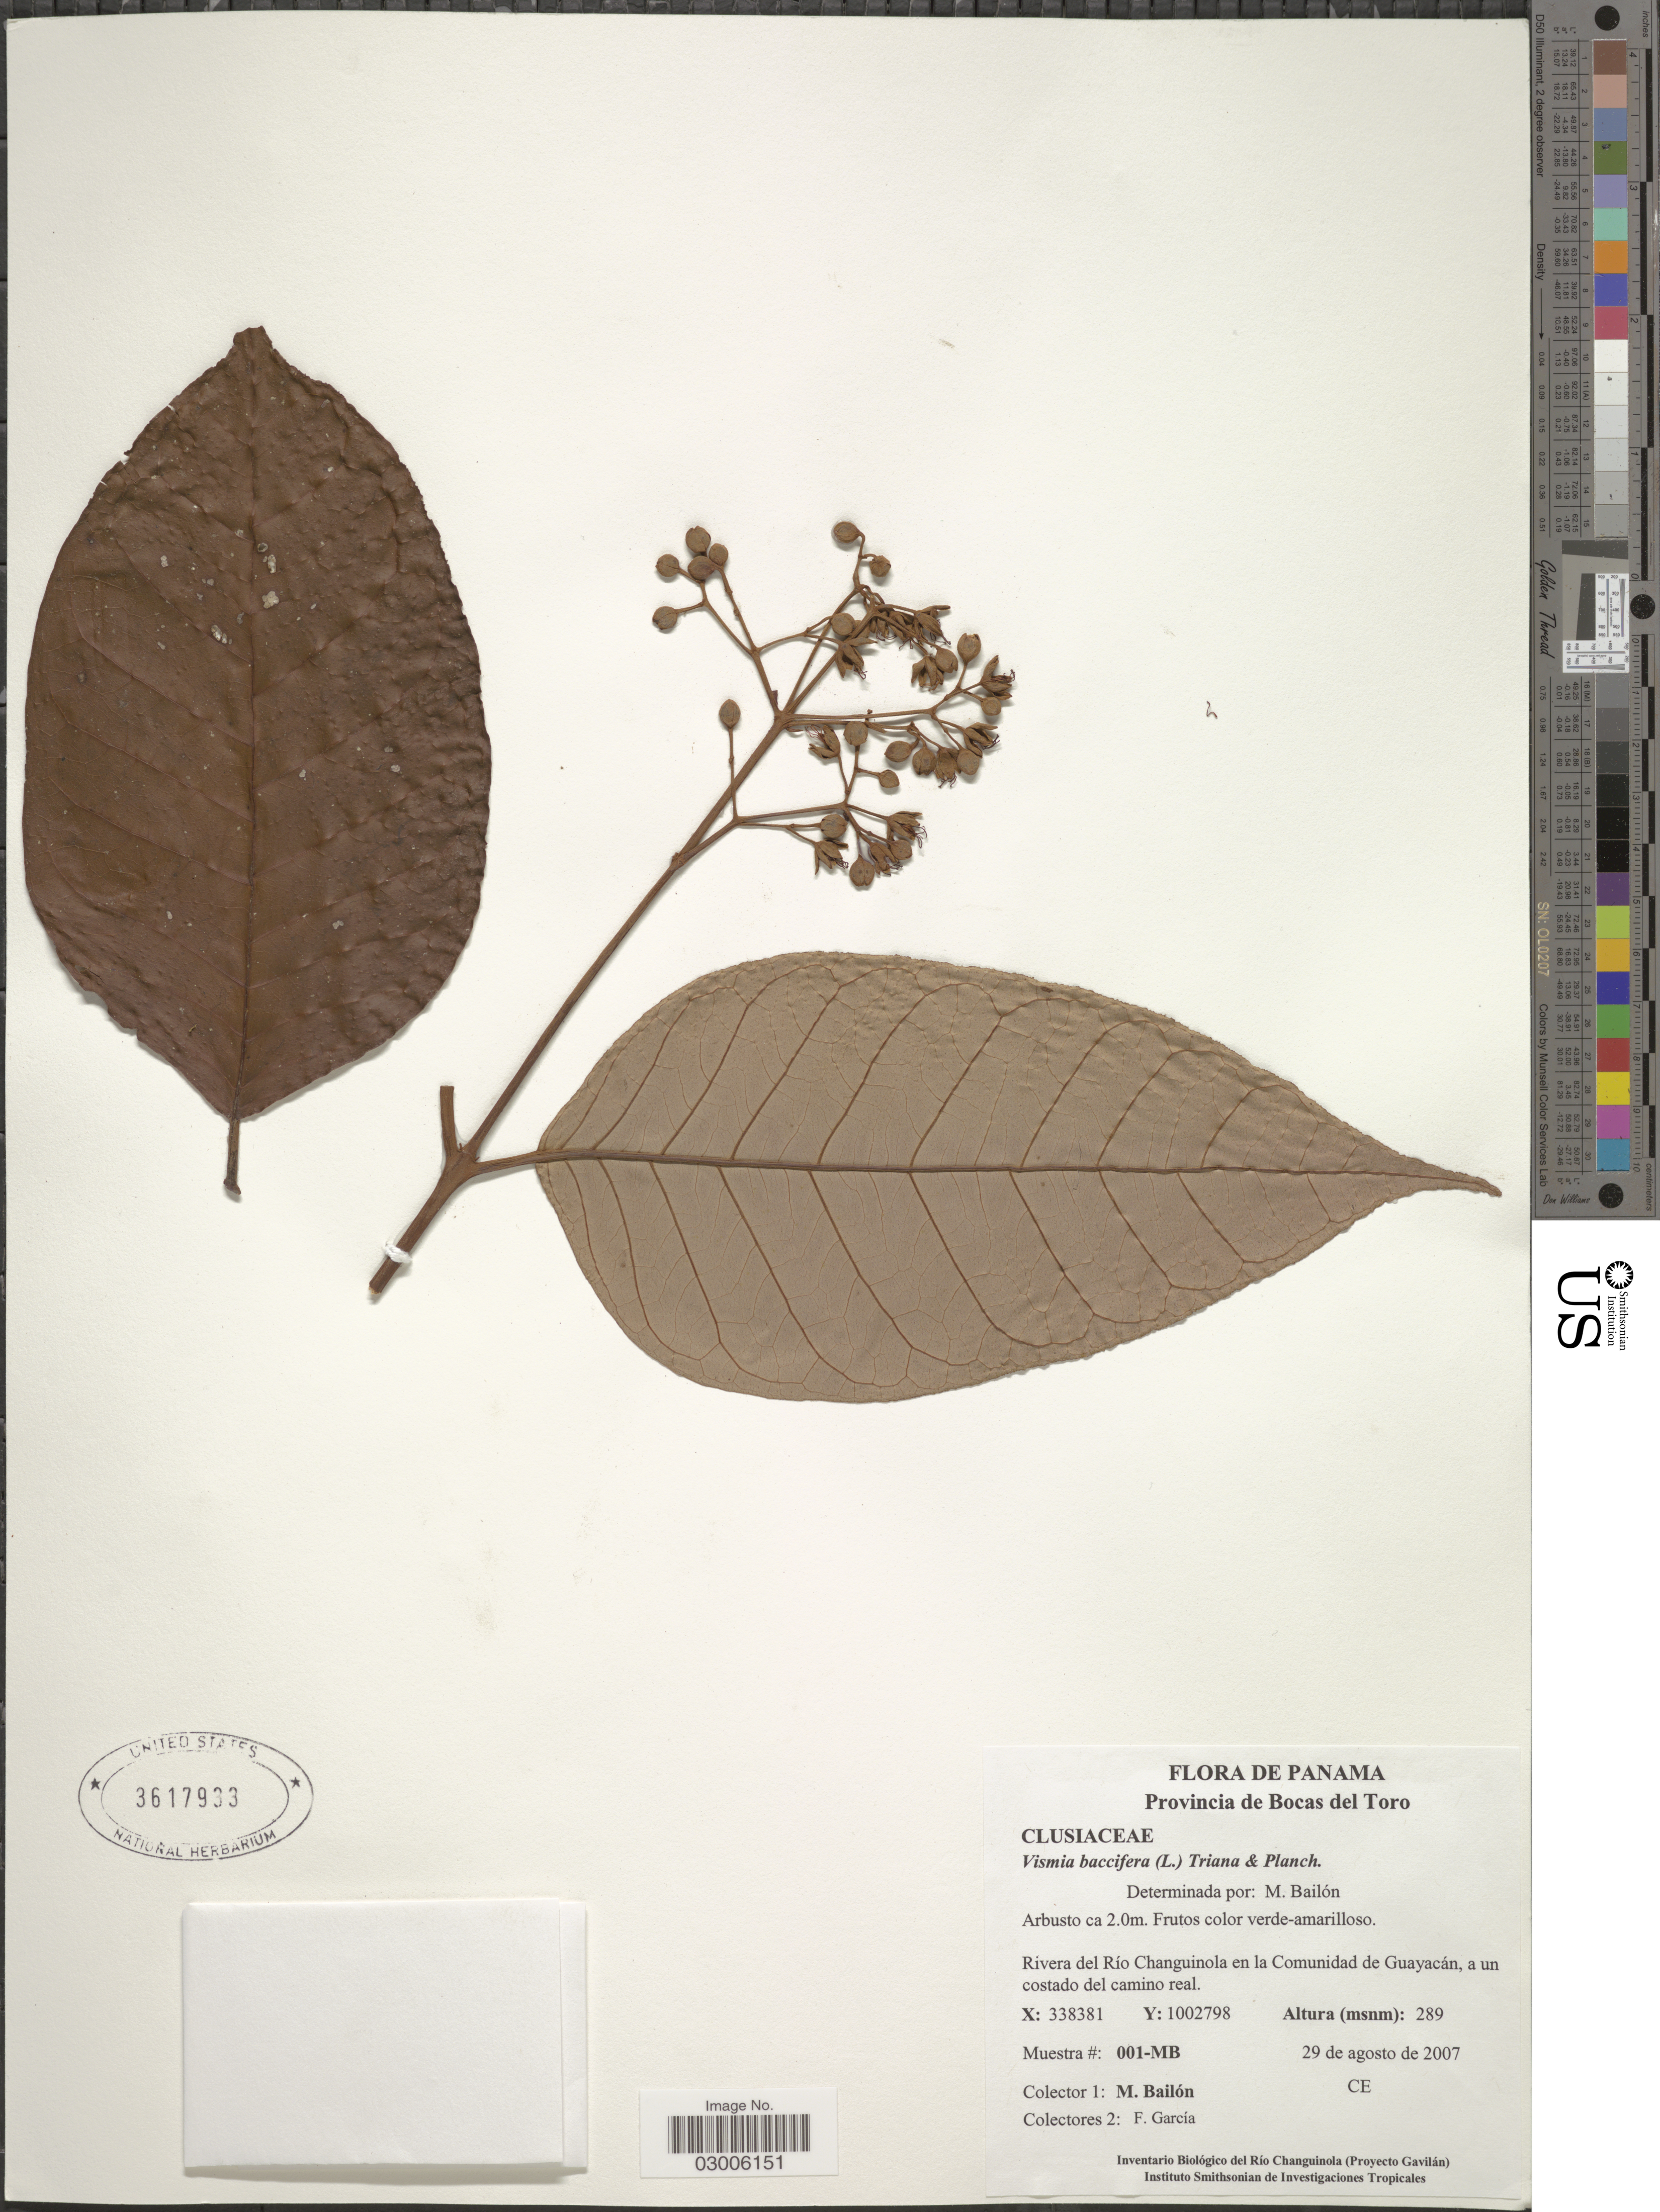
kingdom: Plantae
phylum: Tracheophyta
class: Magnoliopsida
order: Malpighiales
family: Hypericaceae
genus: Vismia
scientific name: Vismia baccifera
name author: (L.) Triana & Planch.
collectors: M. Bailón & F. Garcia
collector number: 001-MB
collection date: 2007-08-29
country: Panama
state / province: Bocas del Toro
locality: Rivera del Río Changuinola en la Comunidad de Guayacán, a un costado del camino real. X: 338381 Y: 1002798.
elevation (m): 289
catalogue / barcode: US 3617933